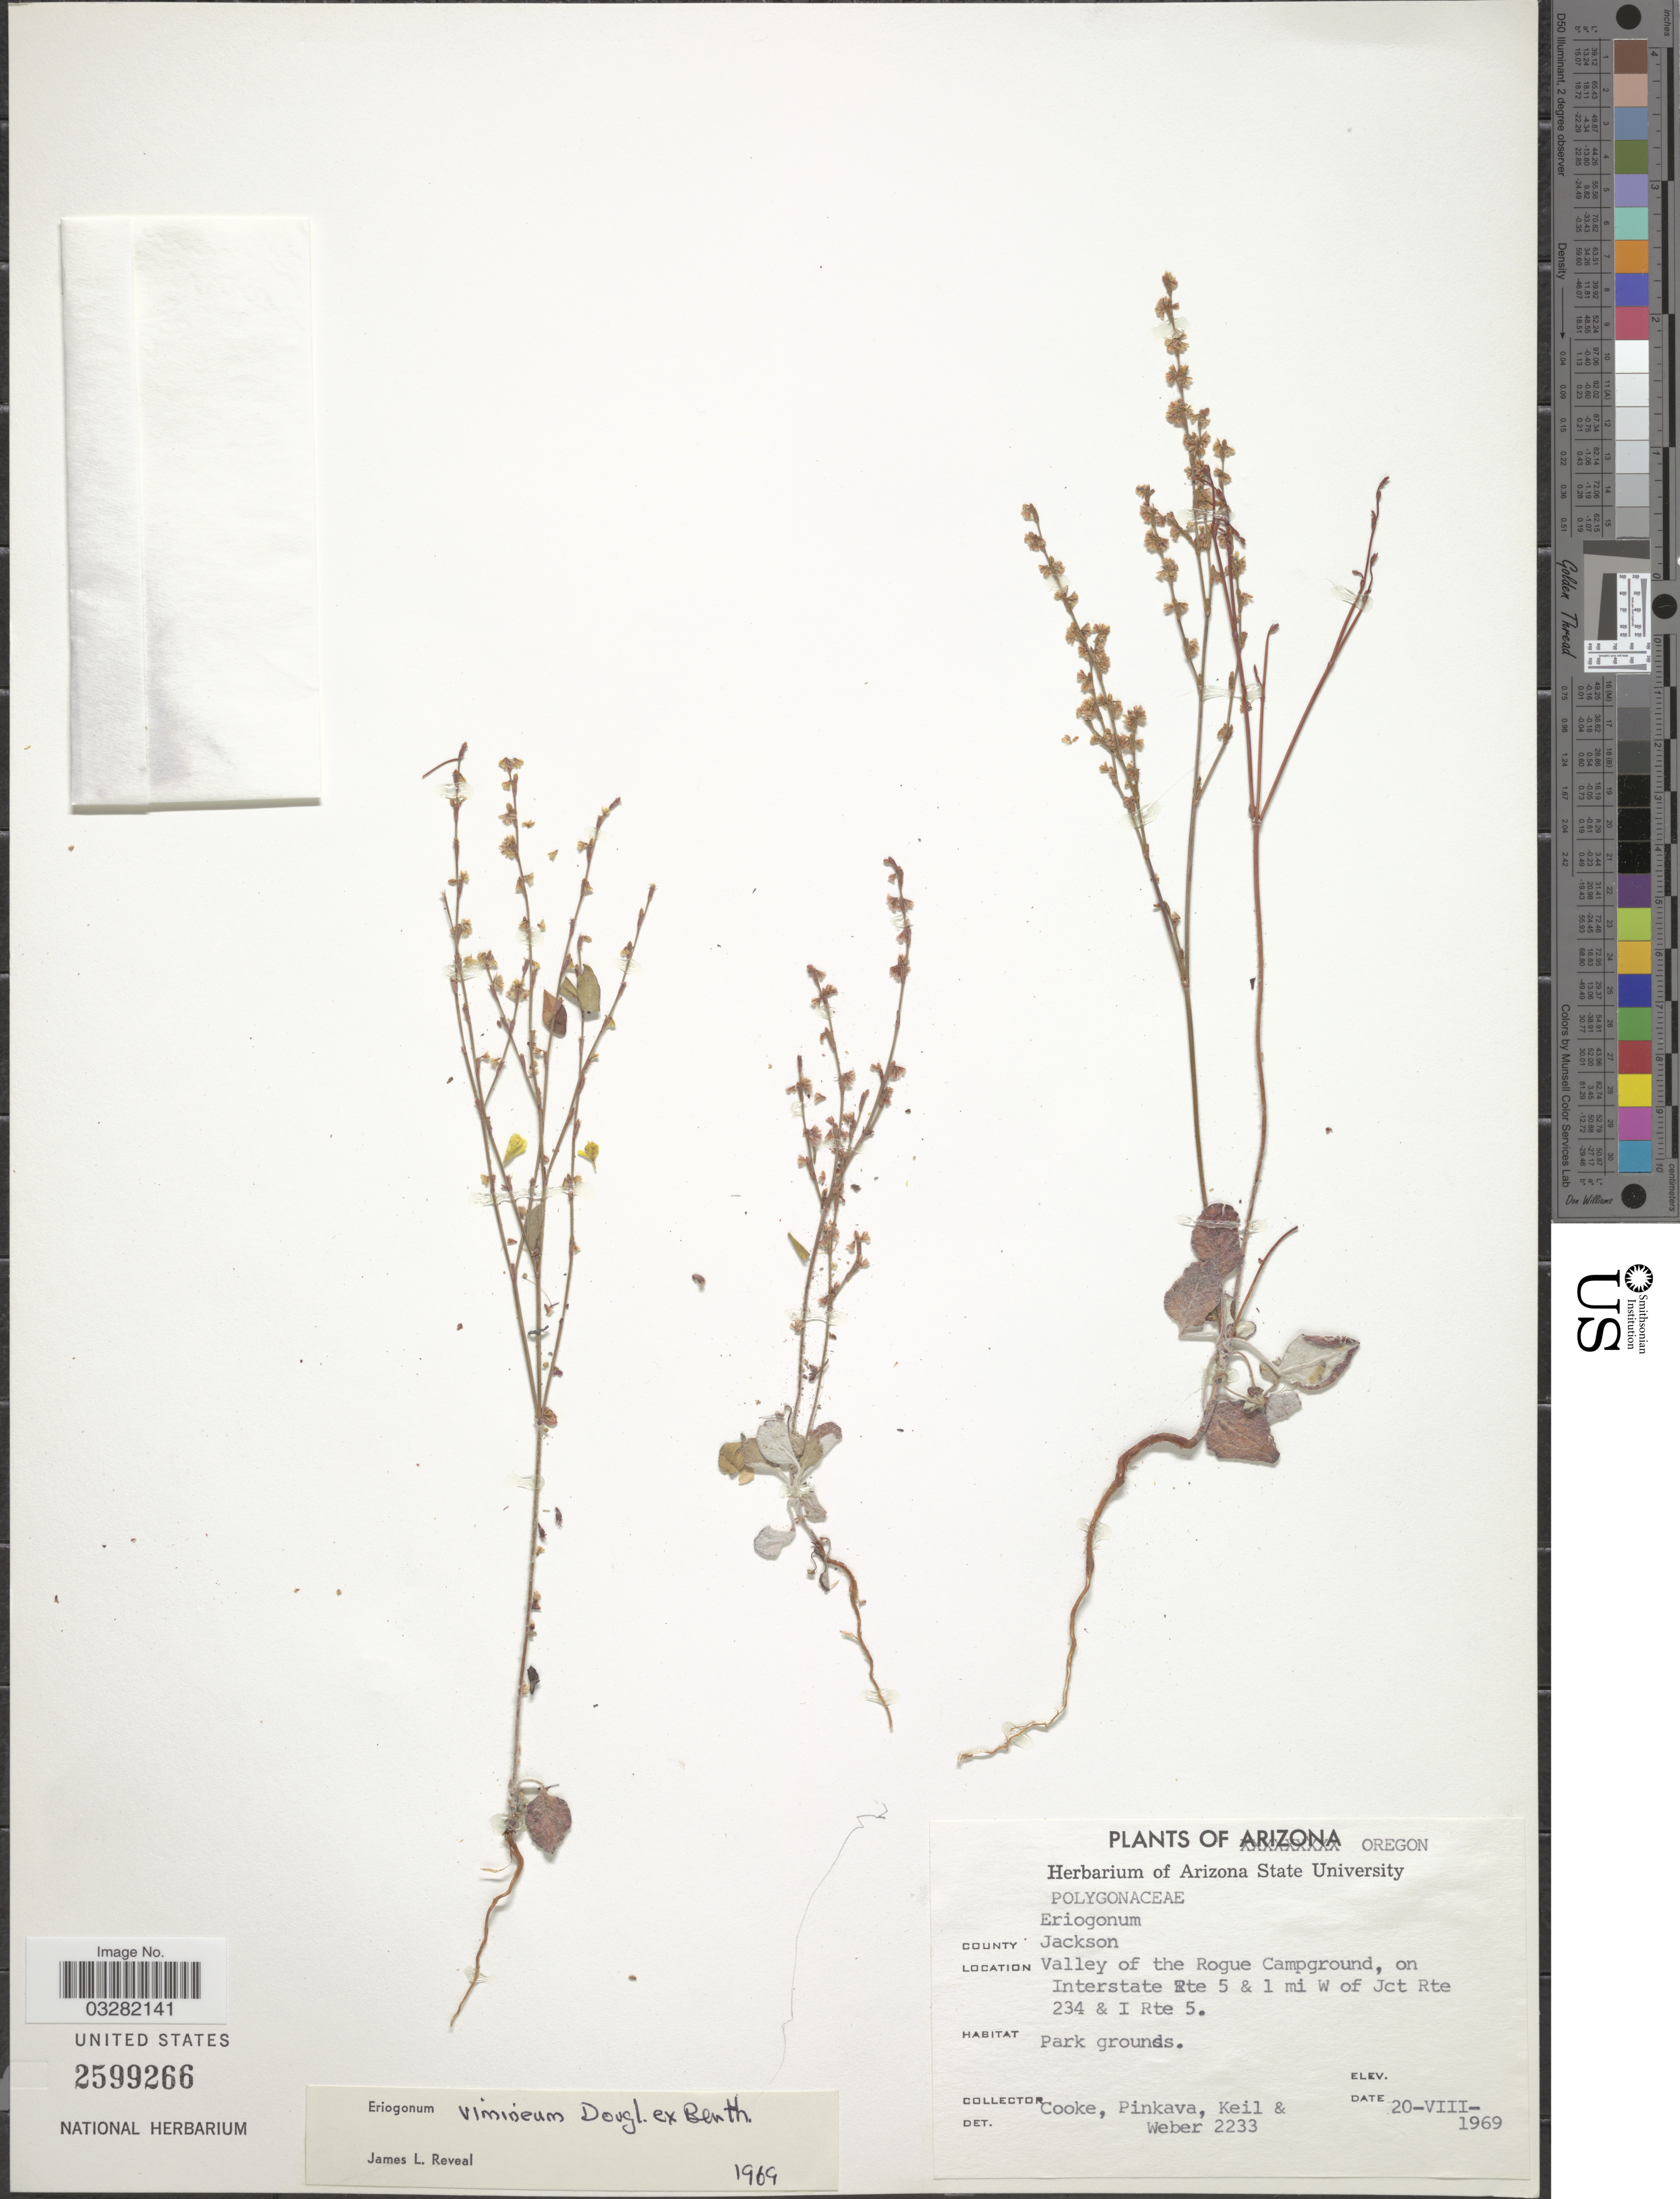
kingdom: Plantae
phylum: Tracheophyta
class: Magnoliopsida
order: Caryophyllales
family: Polygonaceae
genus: Eriogonum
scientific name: Eriogonum vimineum var. vimineum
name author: Douglas ex Benth.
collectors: Cooke, -. Pinkava, Keil & -- Weber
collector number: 2233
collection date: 1969-08-20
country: United States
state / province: Oregon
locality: County Jackson. Valley of the Rogue Campground, on Interstate Rte 5 & 1 mi W of Jct Rte 234 & I Rte 5.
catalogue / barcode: US 2599266